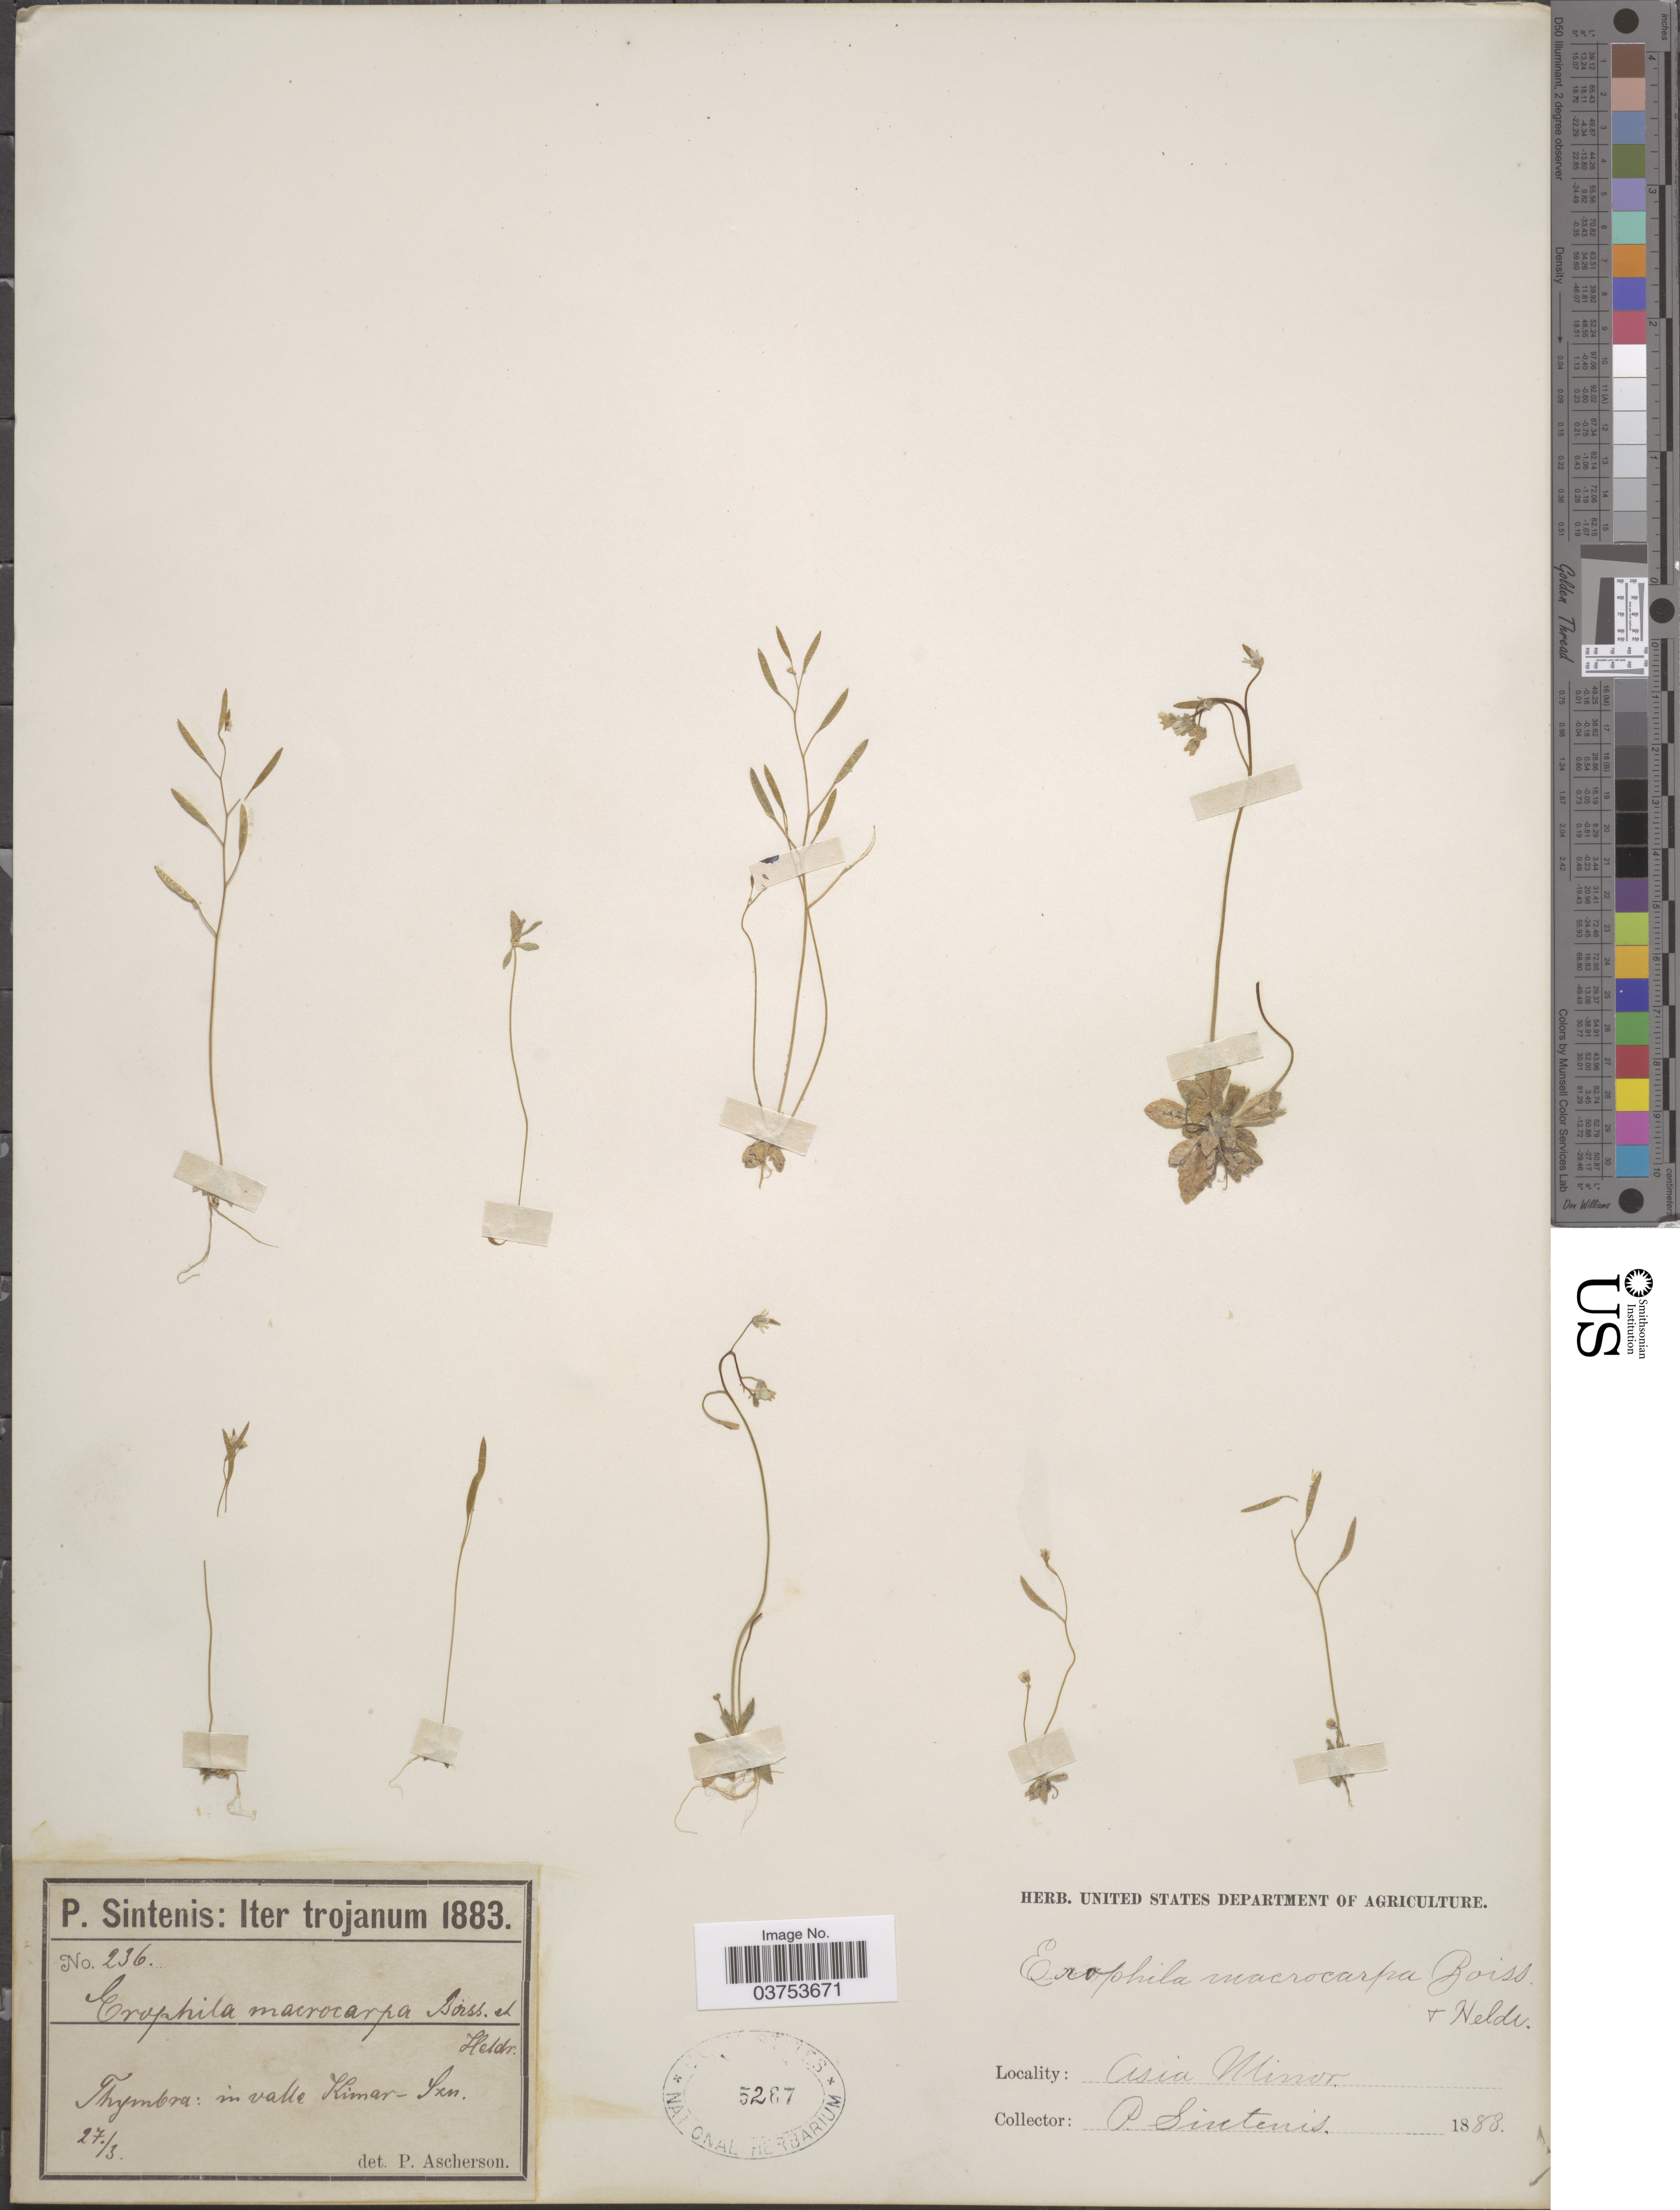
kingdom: Plantae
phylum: Tracheophyta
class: Magnoliopsida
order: Brassicales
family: Brassicaceae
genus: Erophila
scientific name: Erophila macrocarpa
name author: Boiss.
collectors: P. Sintenis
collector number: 236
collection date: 1883-03-27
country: Turkey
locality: Thymbra: in valle Kimar-Szn. Asia Minor.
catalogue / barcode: US 5267